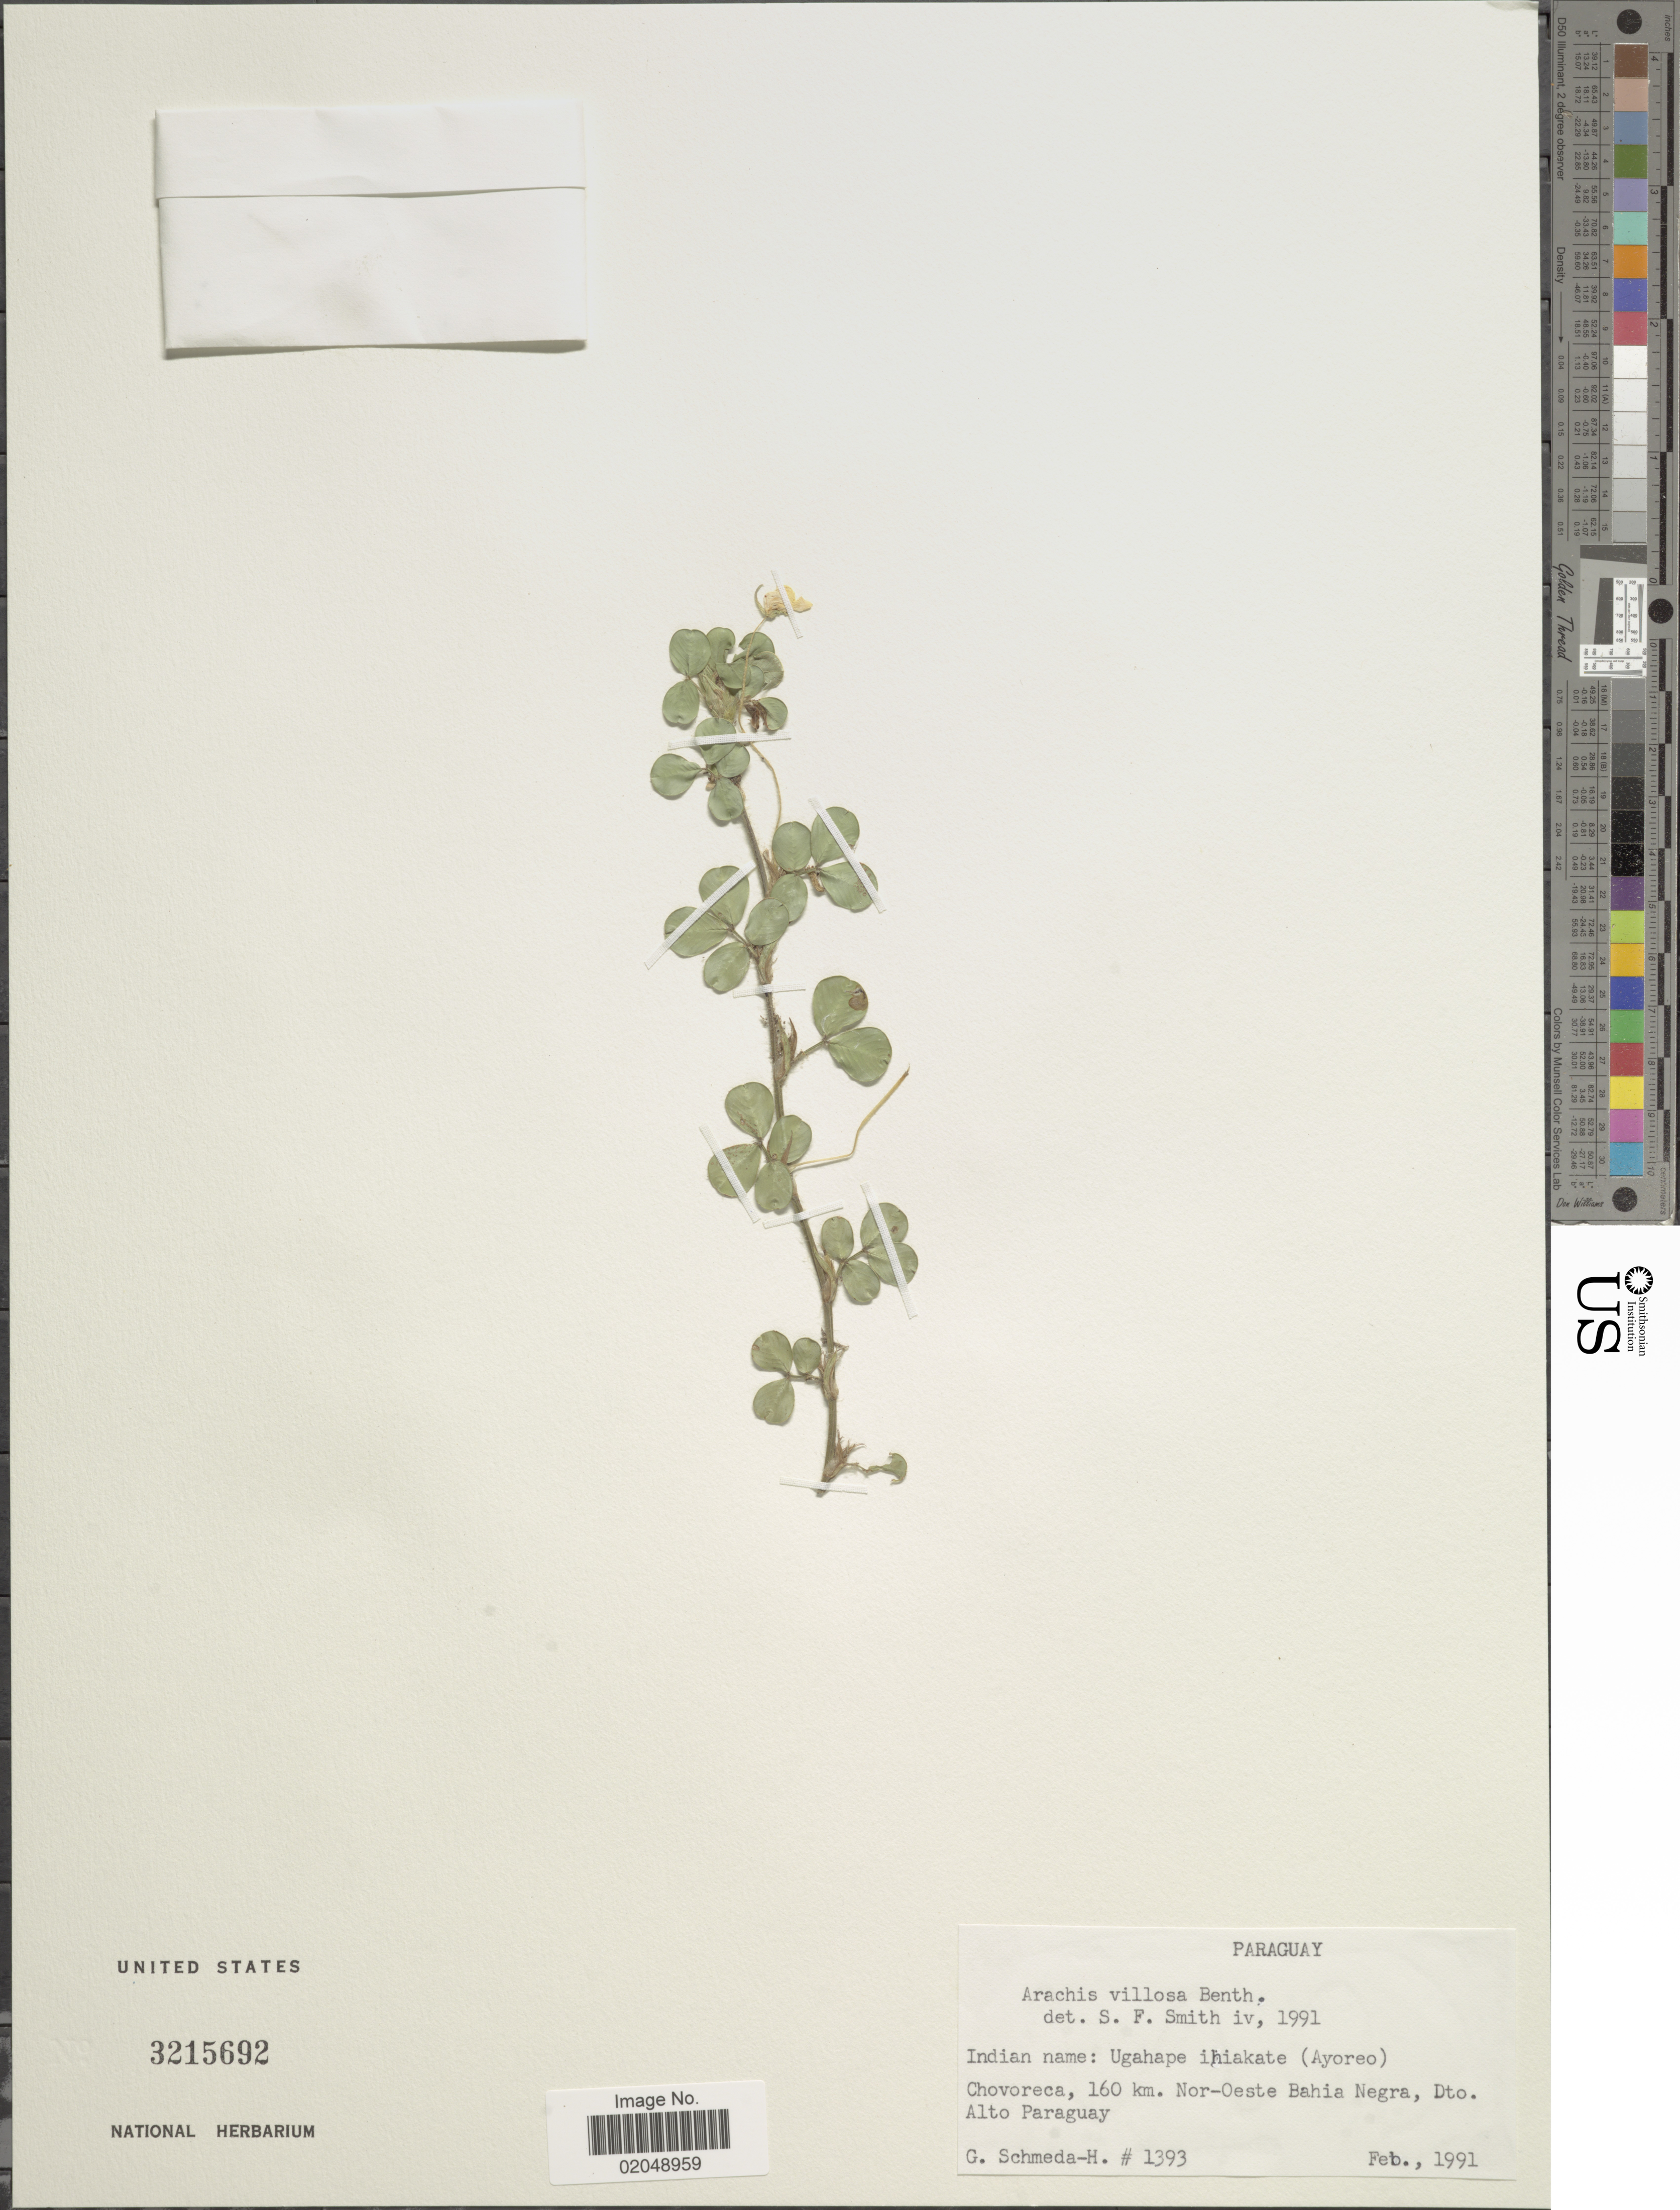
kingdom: Plantae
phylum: Tracheophyta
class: Magnoliopsida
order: Fabales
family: Fabaceae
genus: Arachis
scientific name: Arachis villosa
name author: Benth.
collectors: G. Schmeda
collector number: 1393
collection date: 1991-02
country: Paraguay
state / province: Alto Paraguay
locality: Chovoreca, 160 km Nor-Oeste Bahia Negra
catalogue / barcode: US 3215692